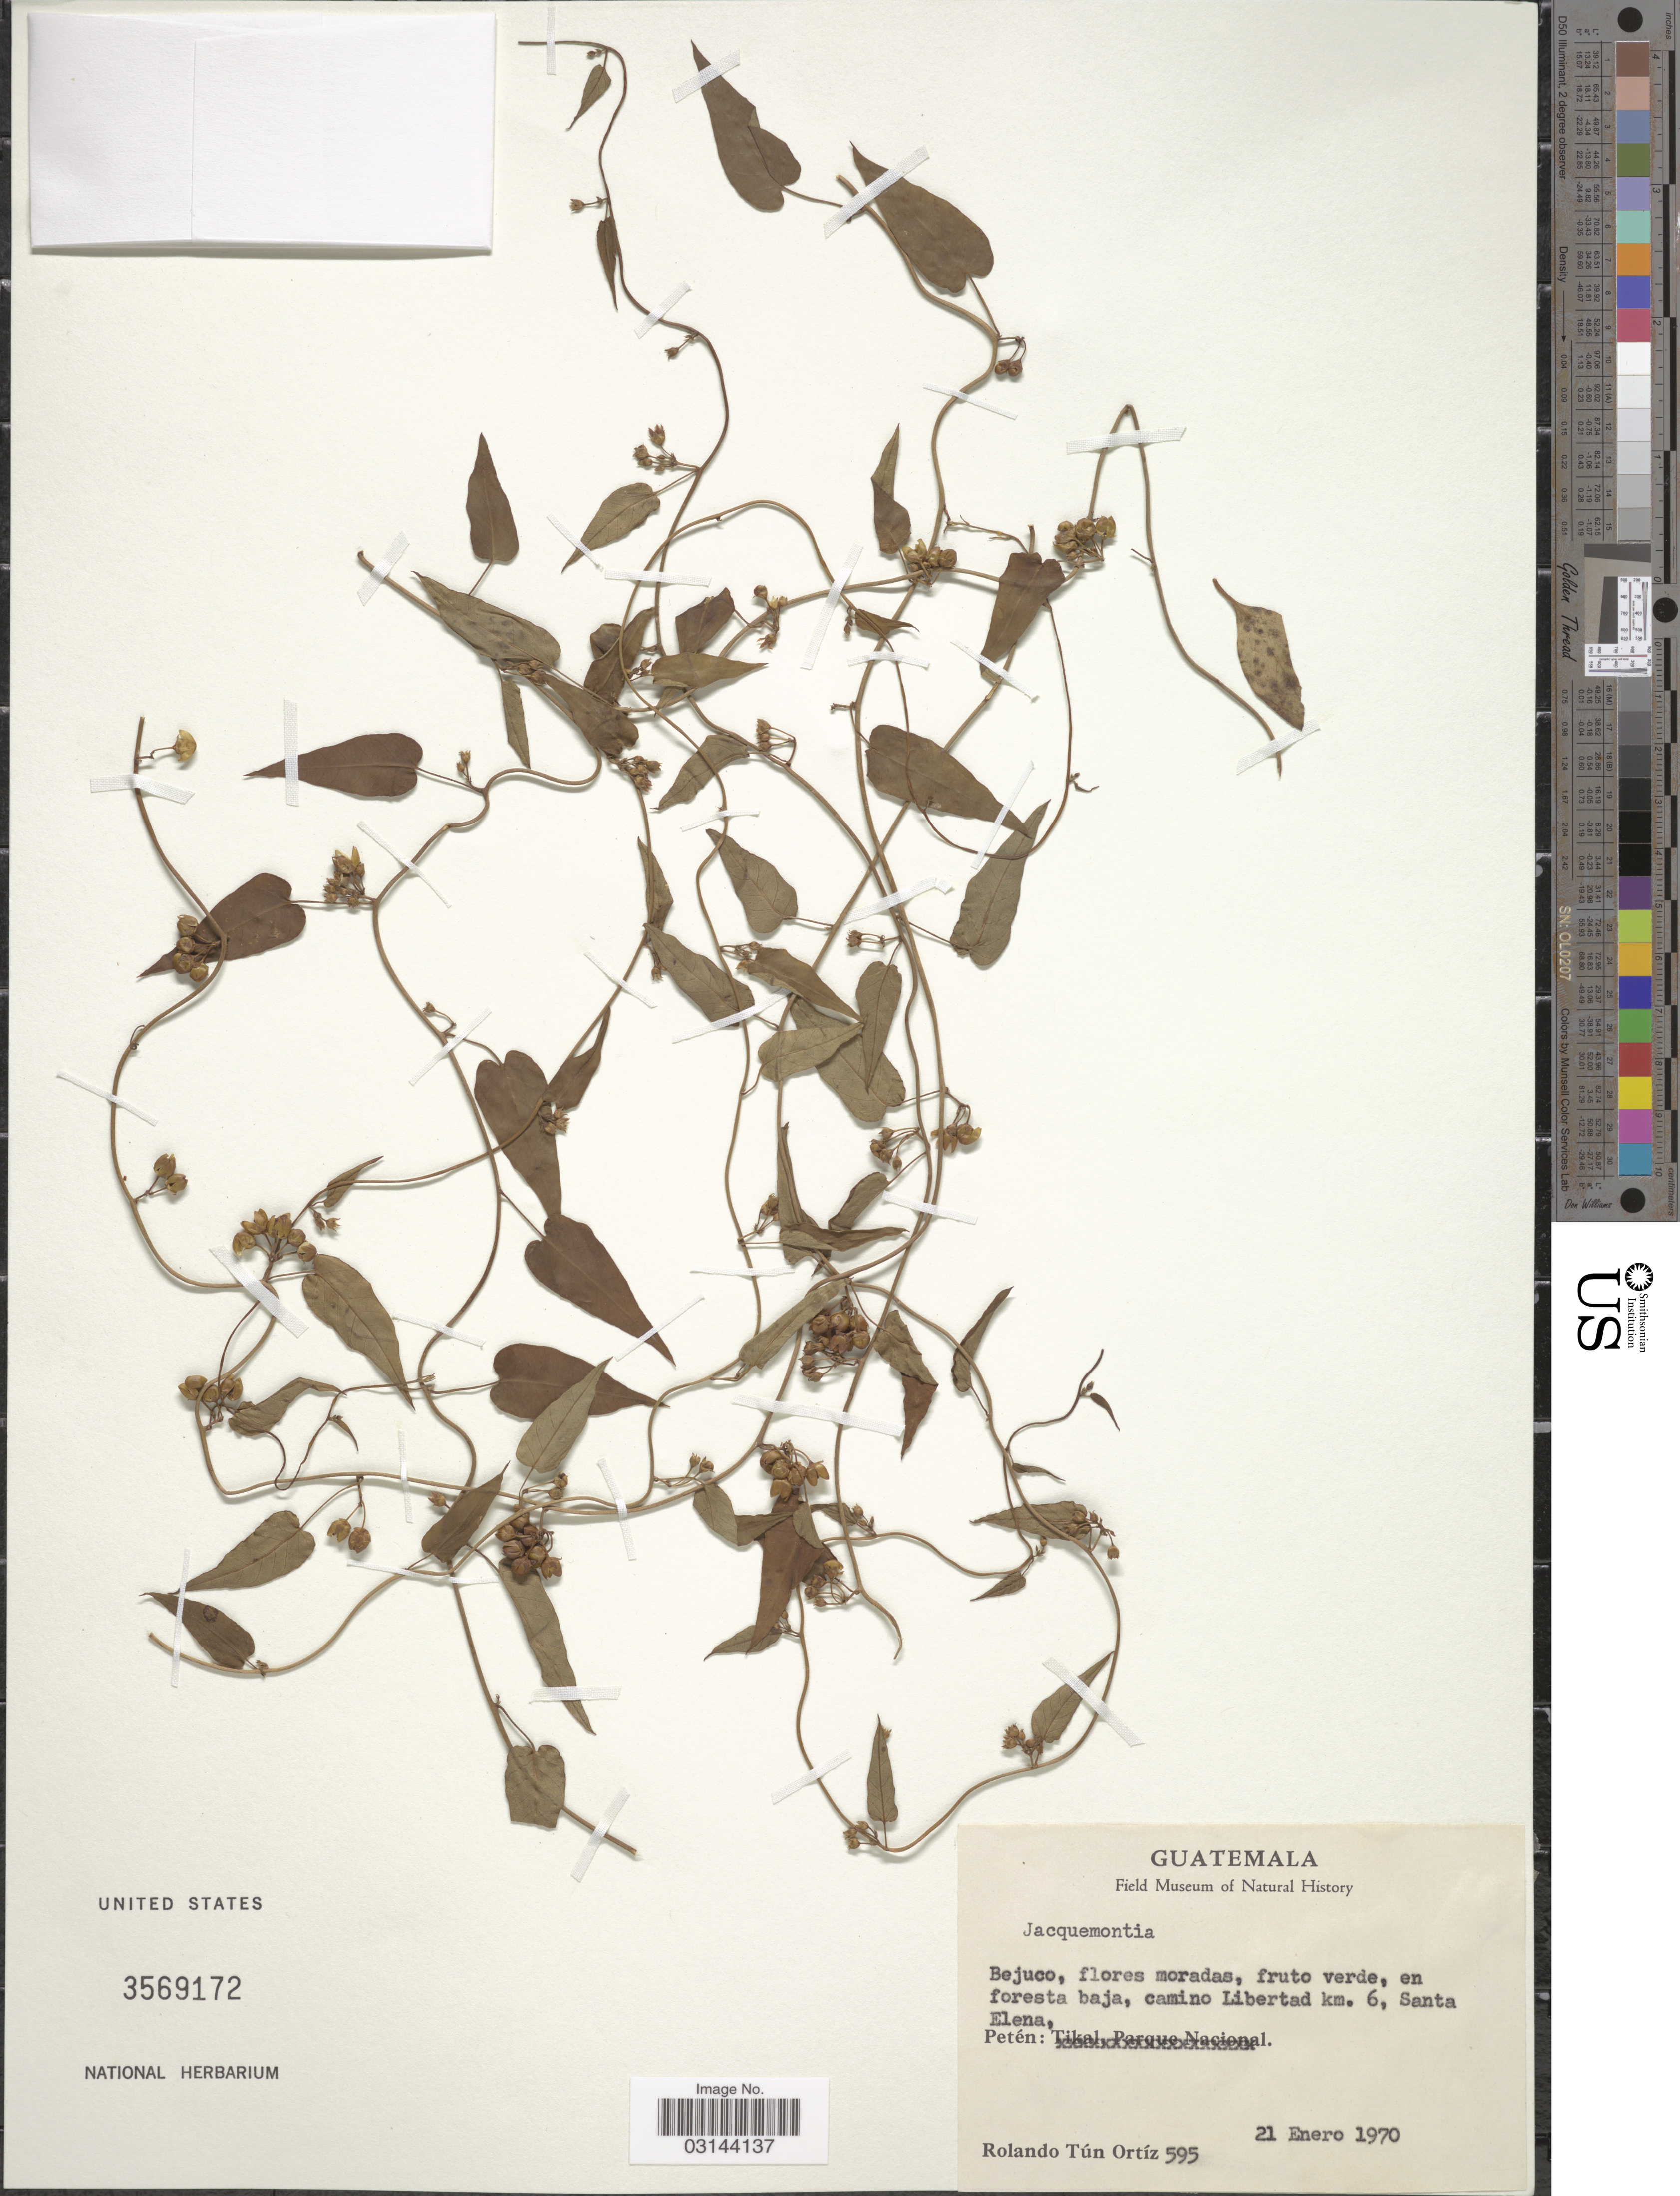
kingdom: Plantae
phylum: Tracheophyta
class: Magnoliopsida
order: Solanales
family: Convolvulaceae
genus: Jacquemontia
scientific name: Jacquemontia sp.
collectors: R. T. Ortíz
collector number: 595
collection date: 1970-01-21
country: Guatemala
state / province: El Petén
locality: Bejuco, en foresta baja, camino Libertad km. 6, Santa Elena, Petén.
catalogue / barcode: US 3569172